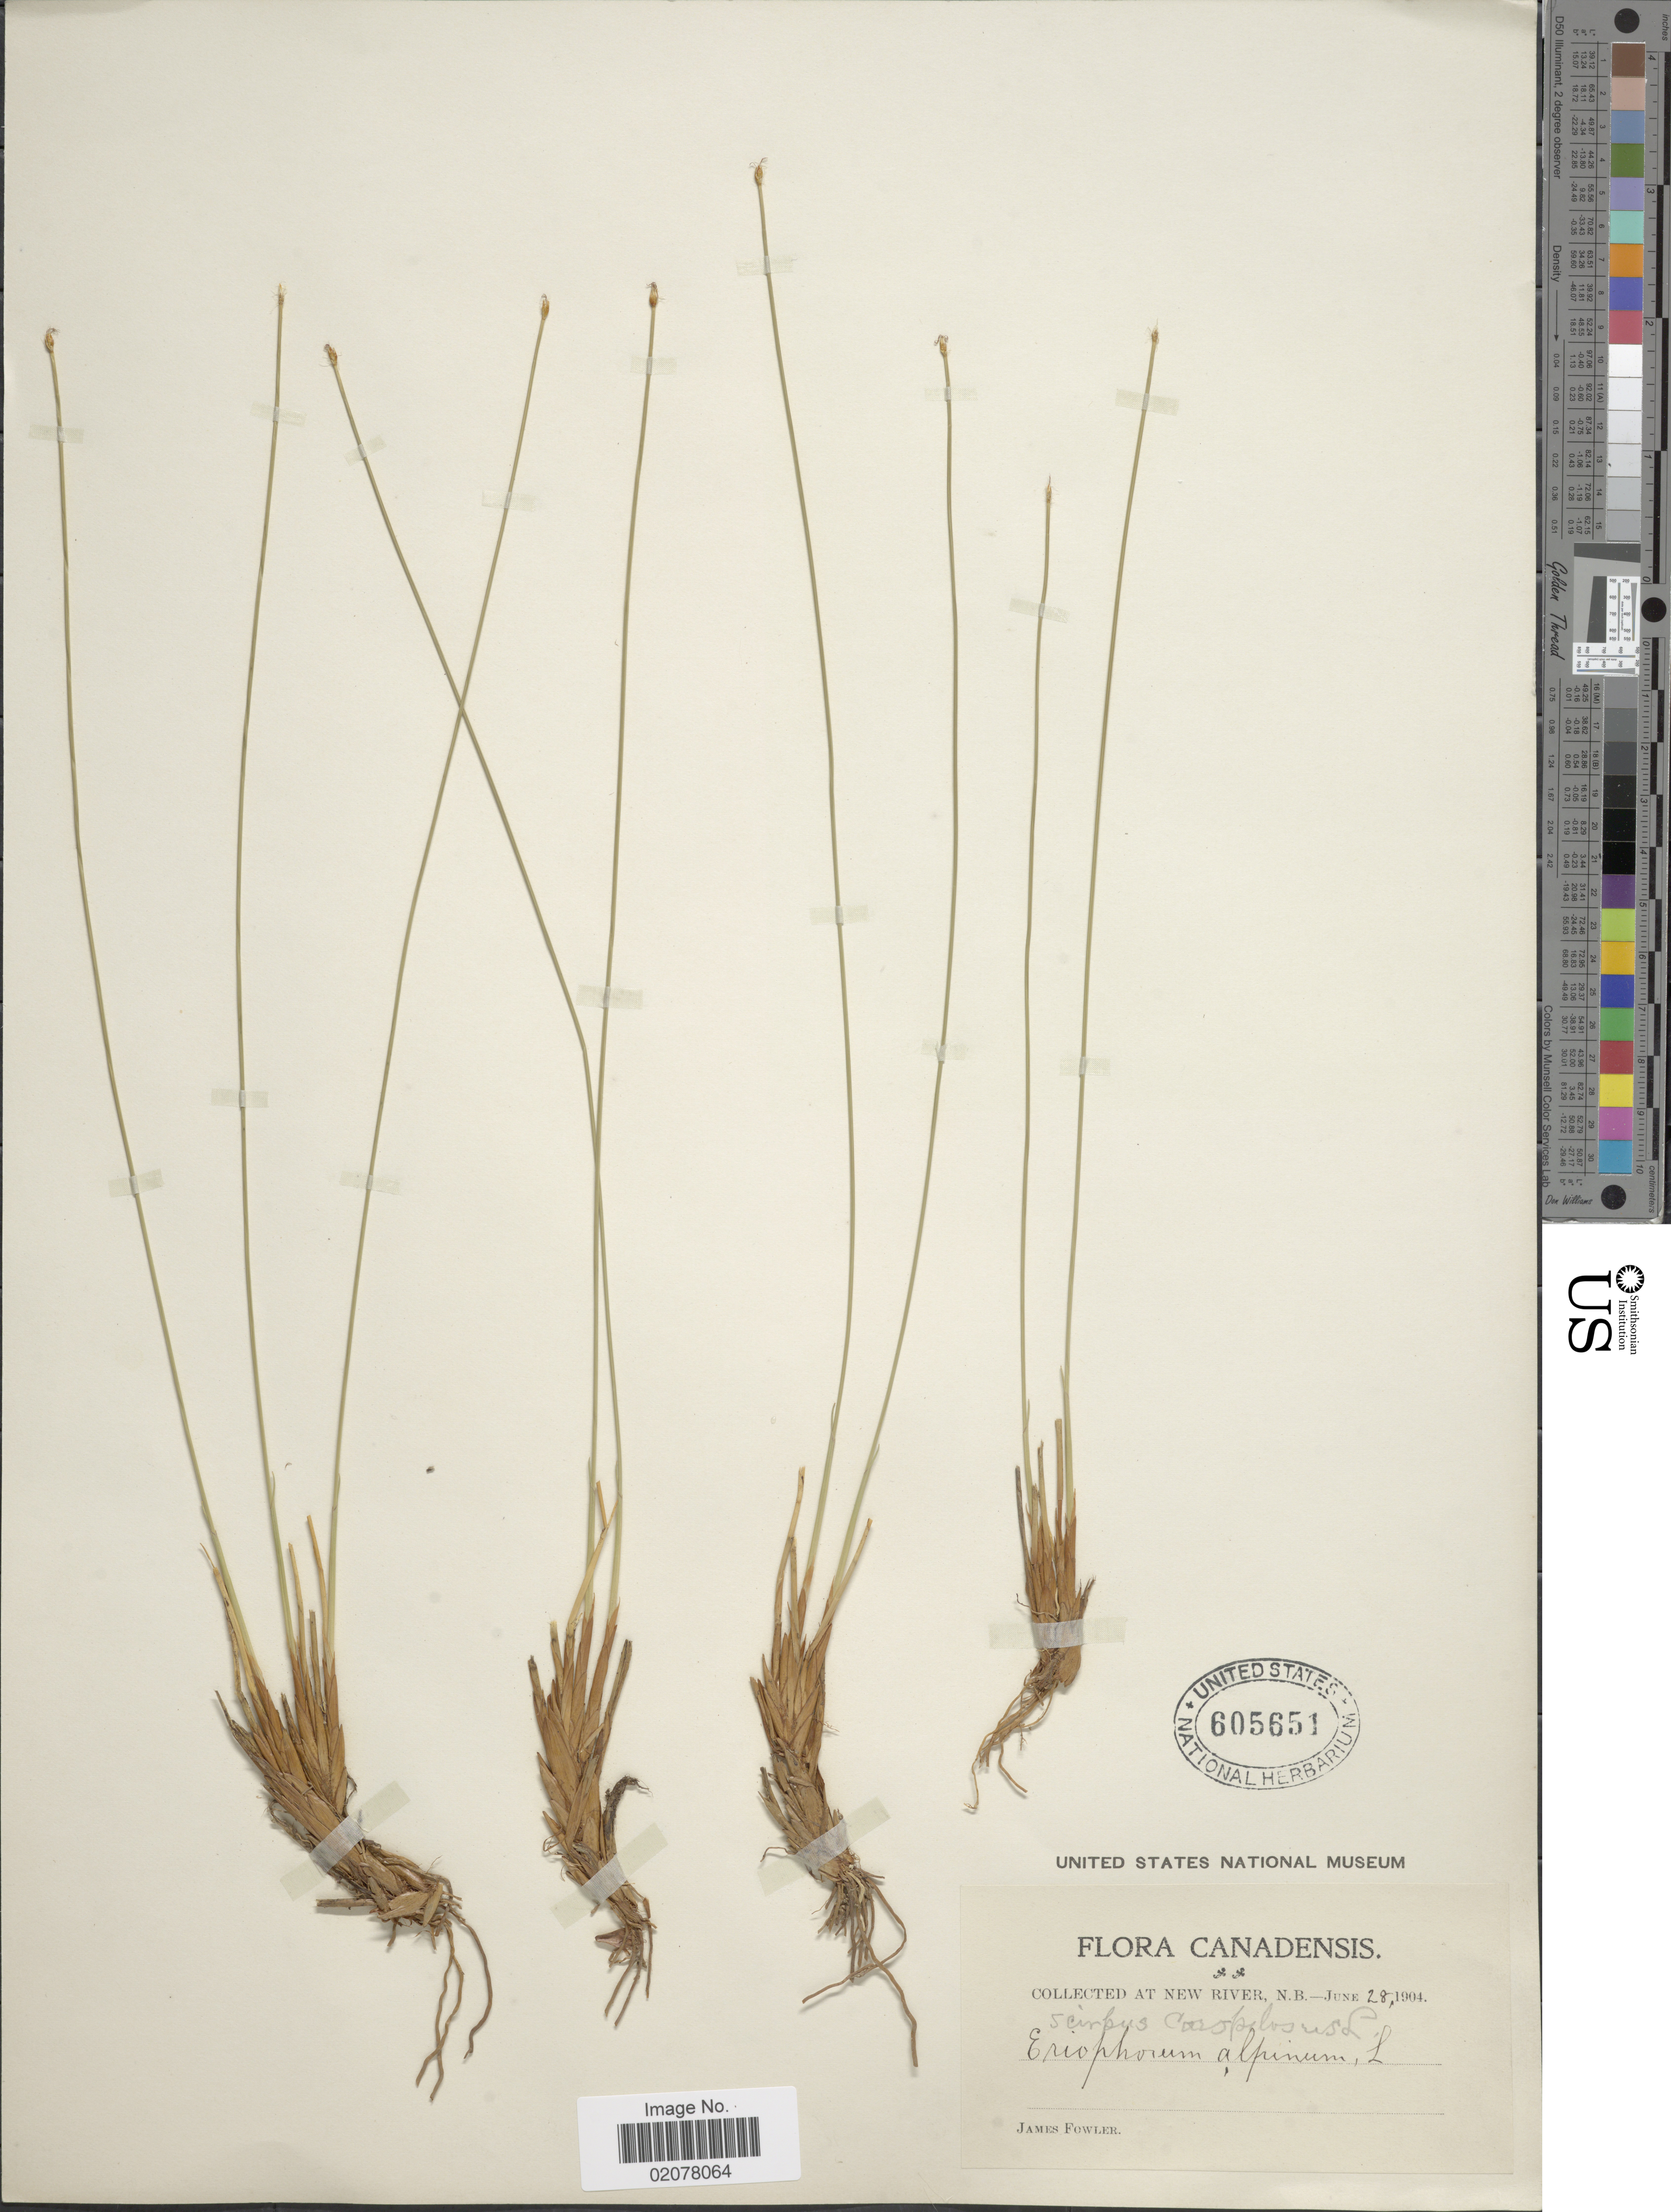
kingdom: Plantae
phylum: Tracheophyta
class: Liliopsida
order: Poales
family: Cyperaceae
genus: Trichophorum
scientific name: Trichophorum cespitosum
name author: (L.) Hartm.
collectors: J. P. Fowler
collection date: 1904-06-28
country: Canada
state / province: New Brunswick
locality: New River, N.B.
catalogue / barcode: US 605651